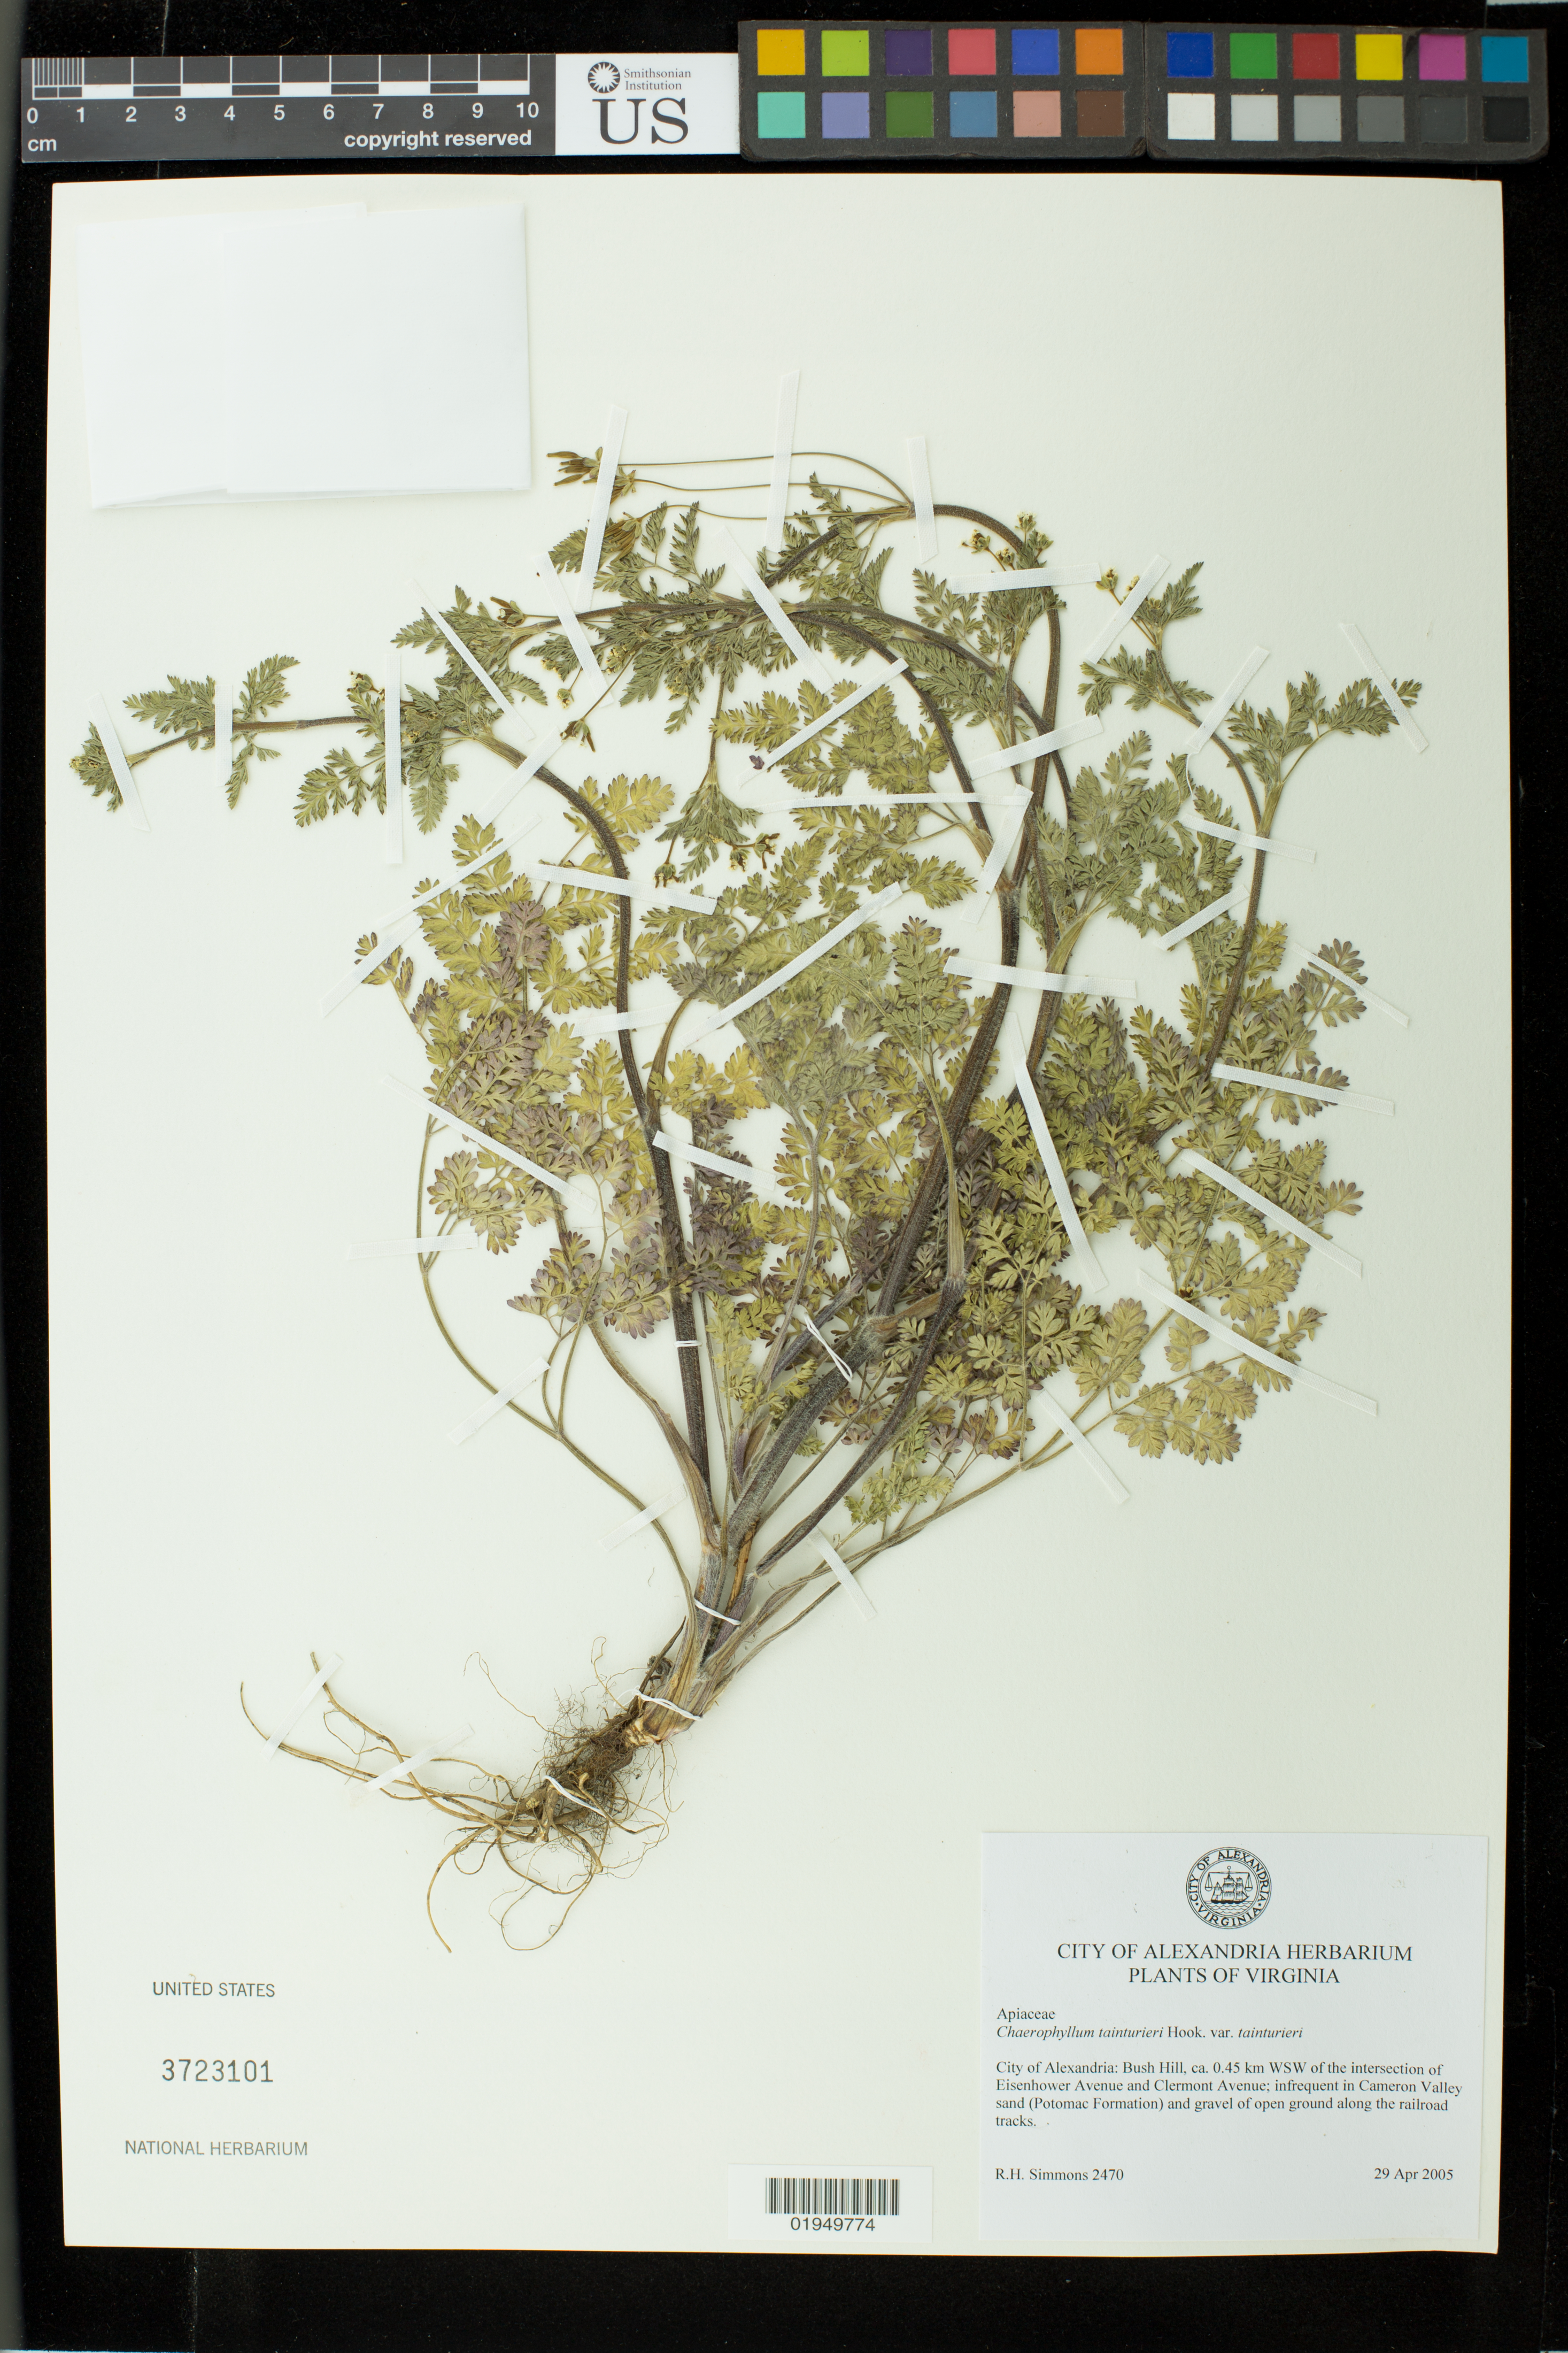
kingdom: Plantae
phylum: Tracheophyta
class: Magnoliopsida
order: Apiales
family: Apiaceae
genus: Chaerophyllum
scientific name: Chaerophyllum tainturieri var. tainturieri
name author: Hook. & Arn.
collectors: R. H. Simmons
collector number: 2470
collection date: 2005-04-29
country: United States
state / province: Virginia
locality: Bush Hill, ca. 0.45 km WSW of the intersection of Eisenhower Avenue and Clermont Avenue.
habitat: Infrequent in Cameron Valley sand (Potomac Formation) and gravel of open ground along the railroad tracks.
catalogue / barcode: US 3723101